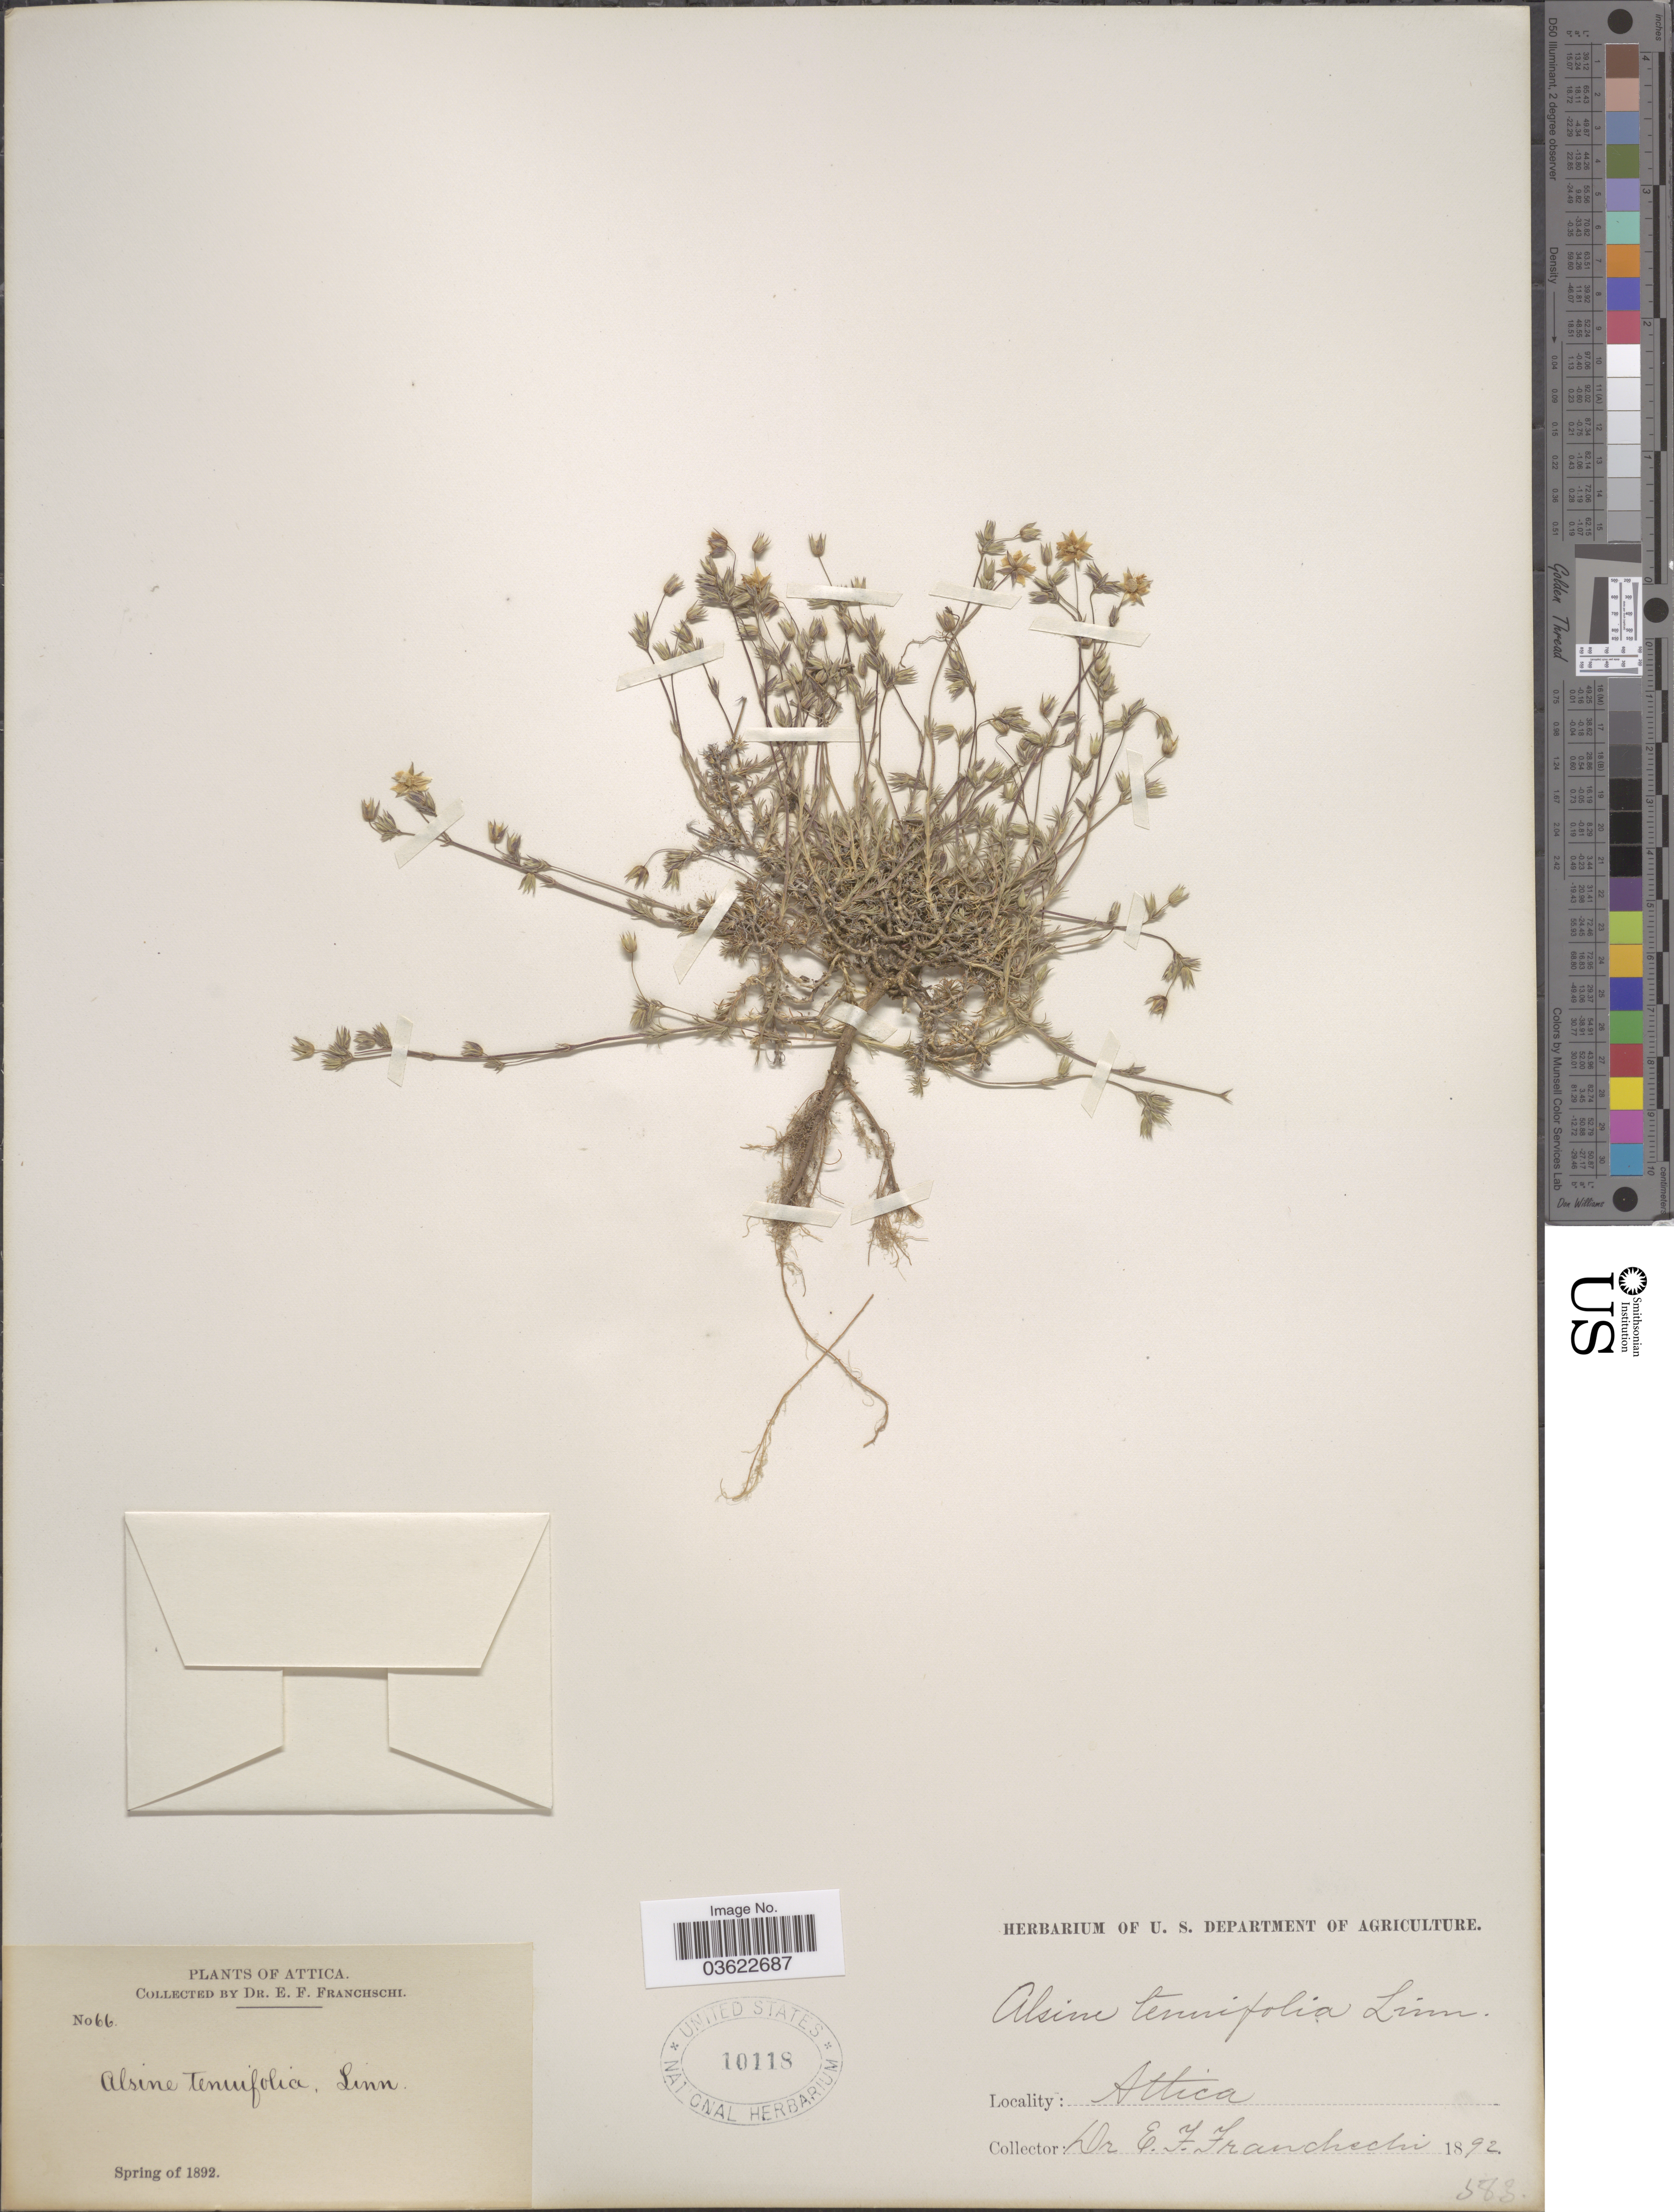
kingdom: Plantae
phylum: Tracheophyta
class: Magnoliopsida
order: Caryophyllales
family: Caryophyllaceae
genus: Arenaria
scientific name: Arenaria tenuifolia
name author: L.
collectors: E. Franchschi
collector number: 66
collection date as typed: Spring of 1892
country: Greece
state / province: Attica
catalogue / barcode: US 10118